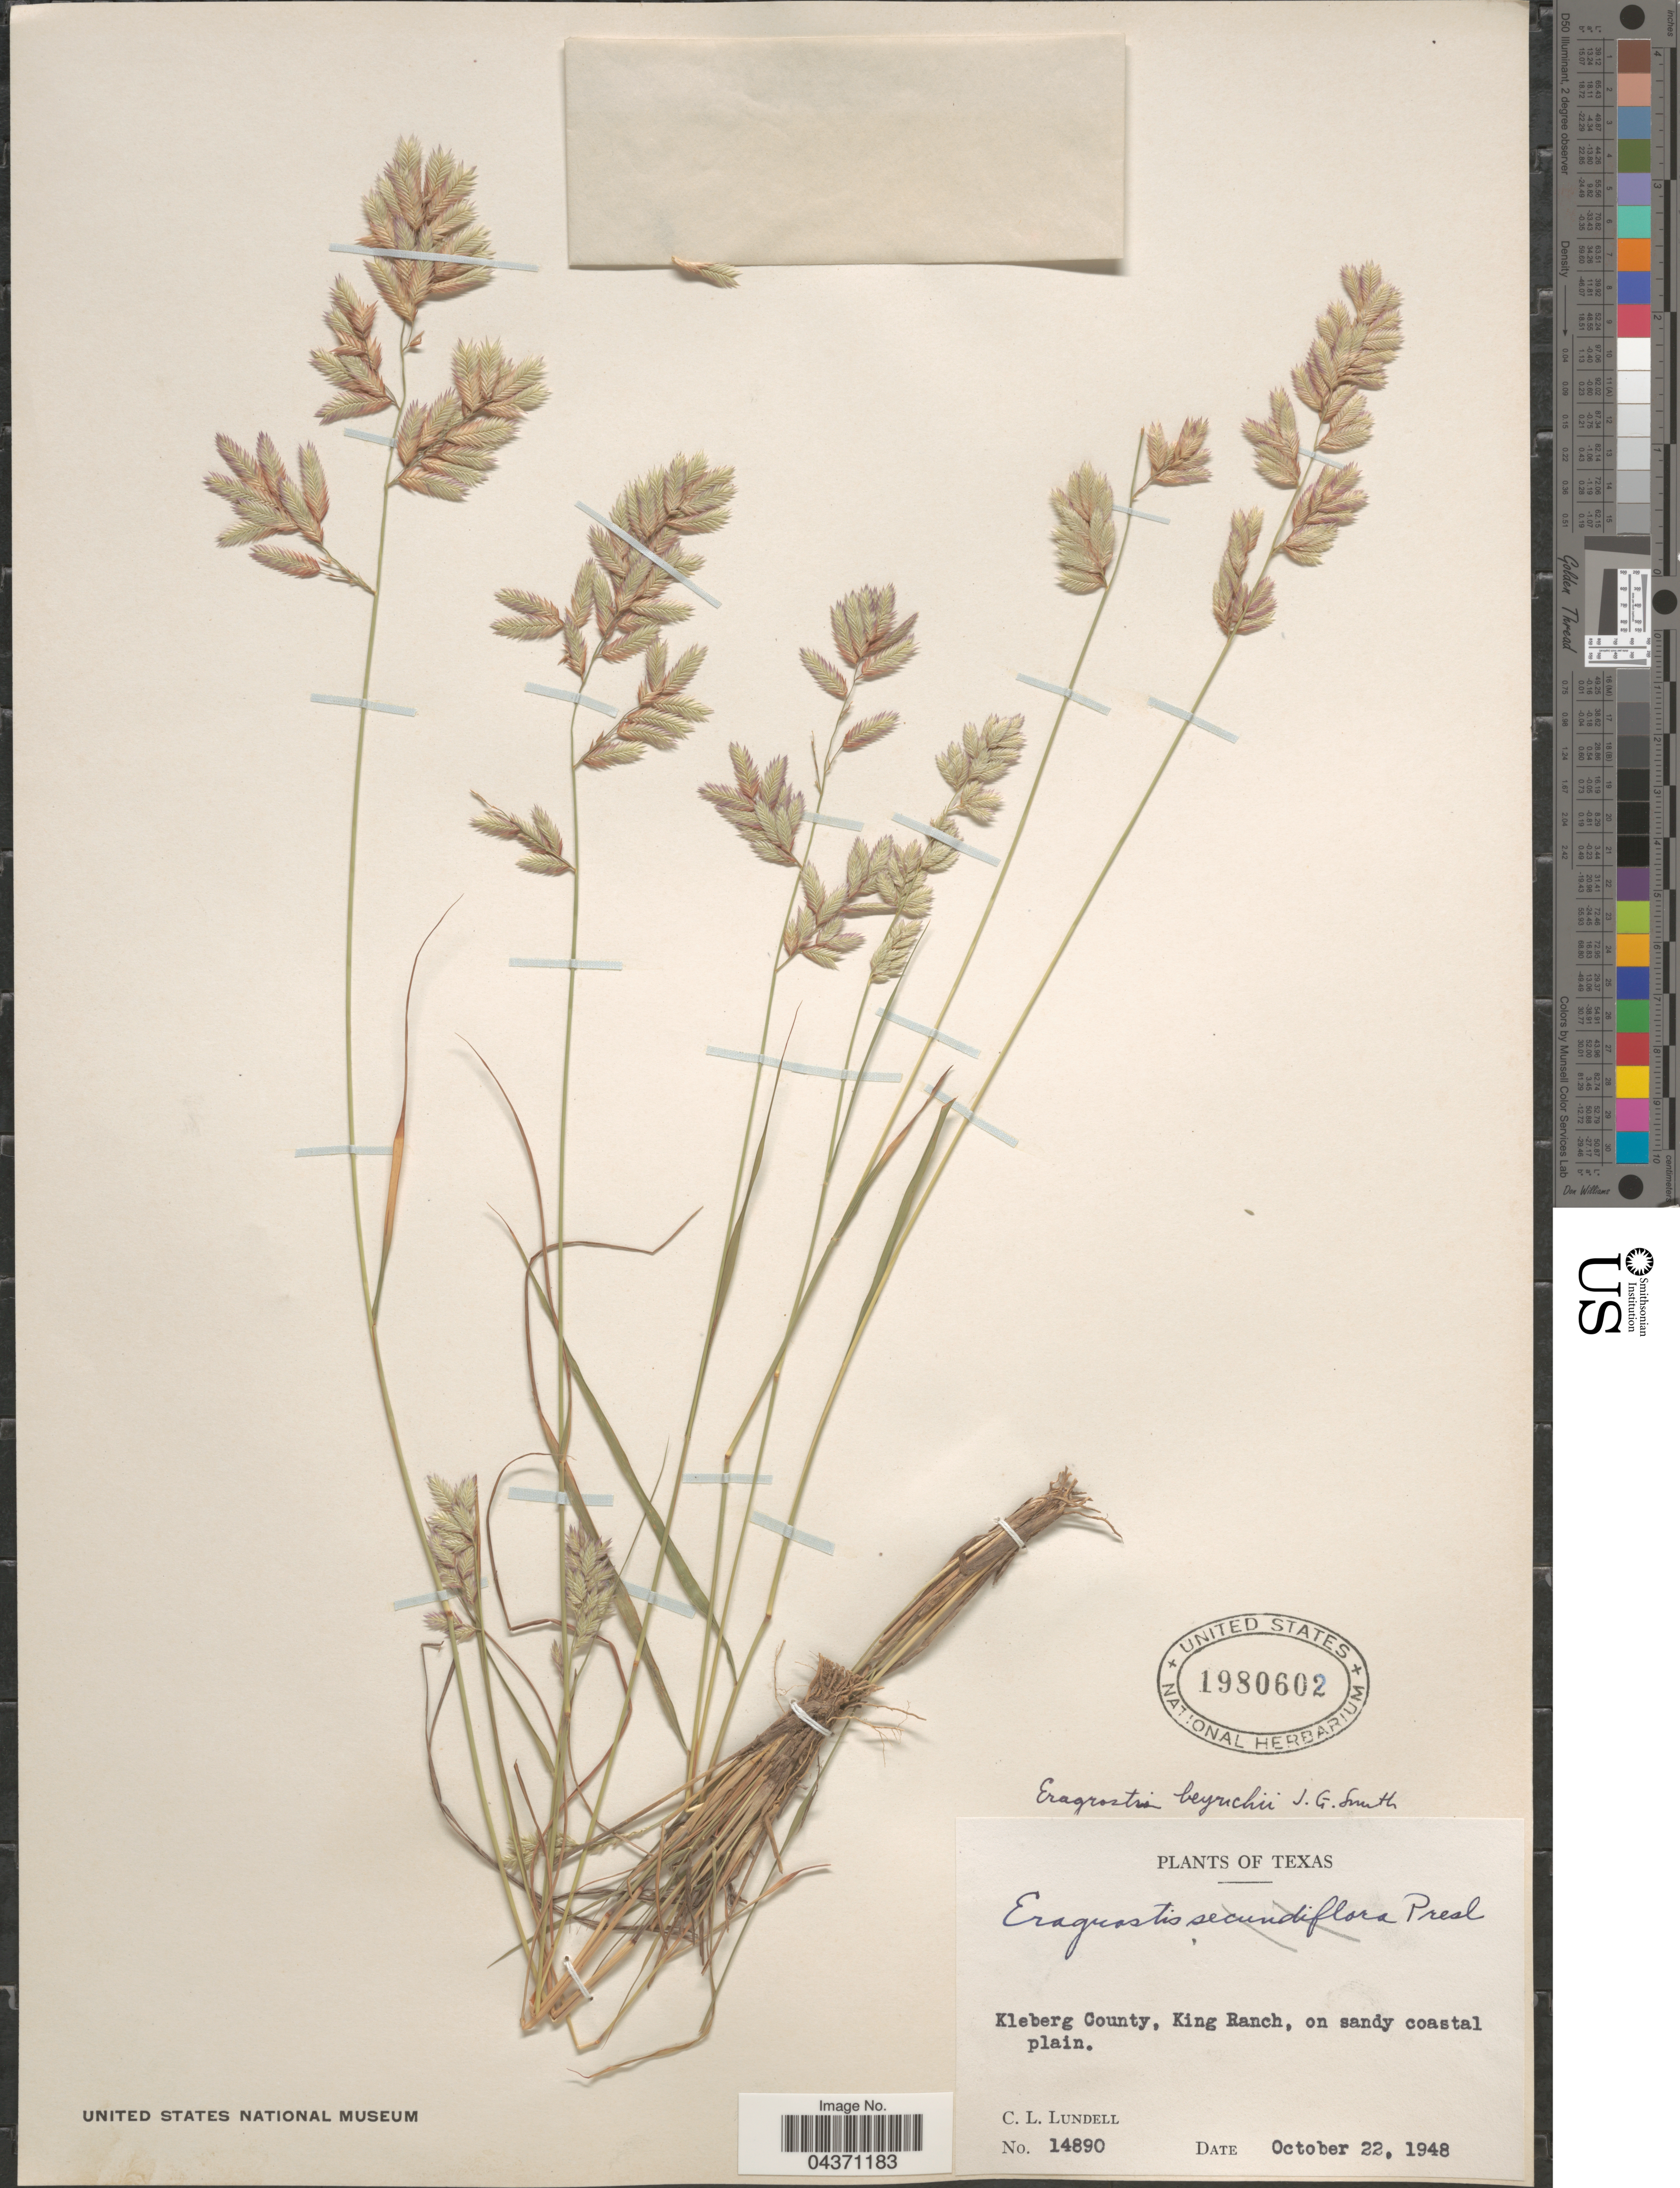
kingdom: Plantae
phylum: Tracheophyta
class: Liliopsida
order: Poales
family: Poaceae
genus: Eragrostis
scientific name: Eragrostis secundiflora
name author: J. Presl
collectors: C. L. Lundell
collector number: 14890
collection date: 1948-10-22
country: United States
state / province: Texas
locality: Kleberg County, King Ranch, on sandy coastal plain.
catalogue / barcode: US 1980602